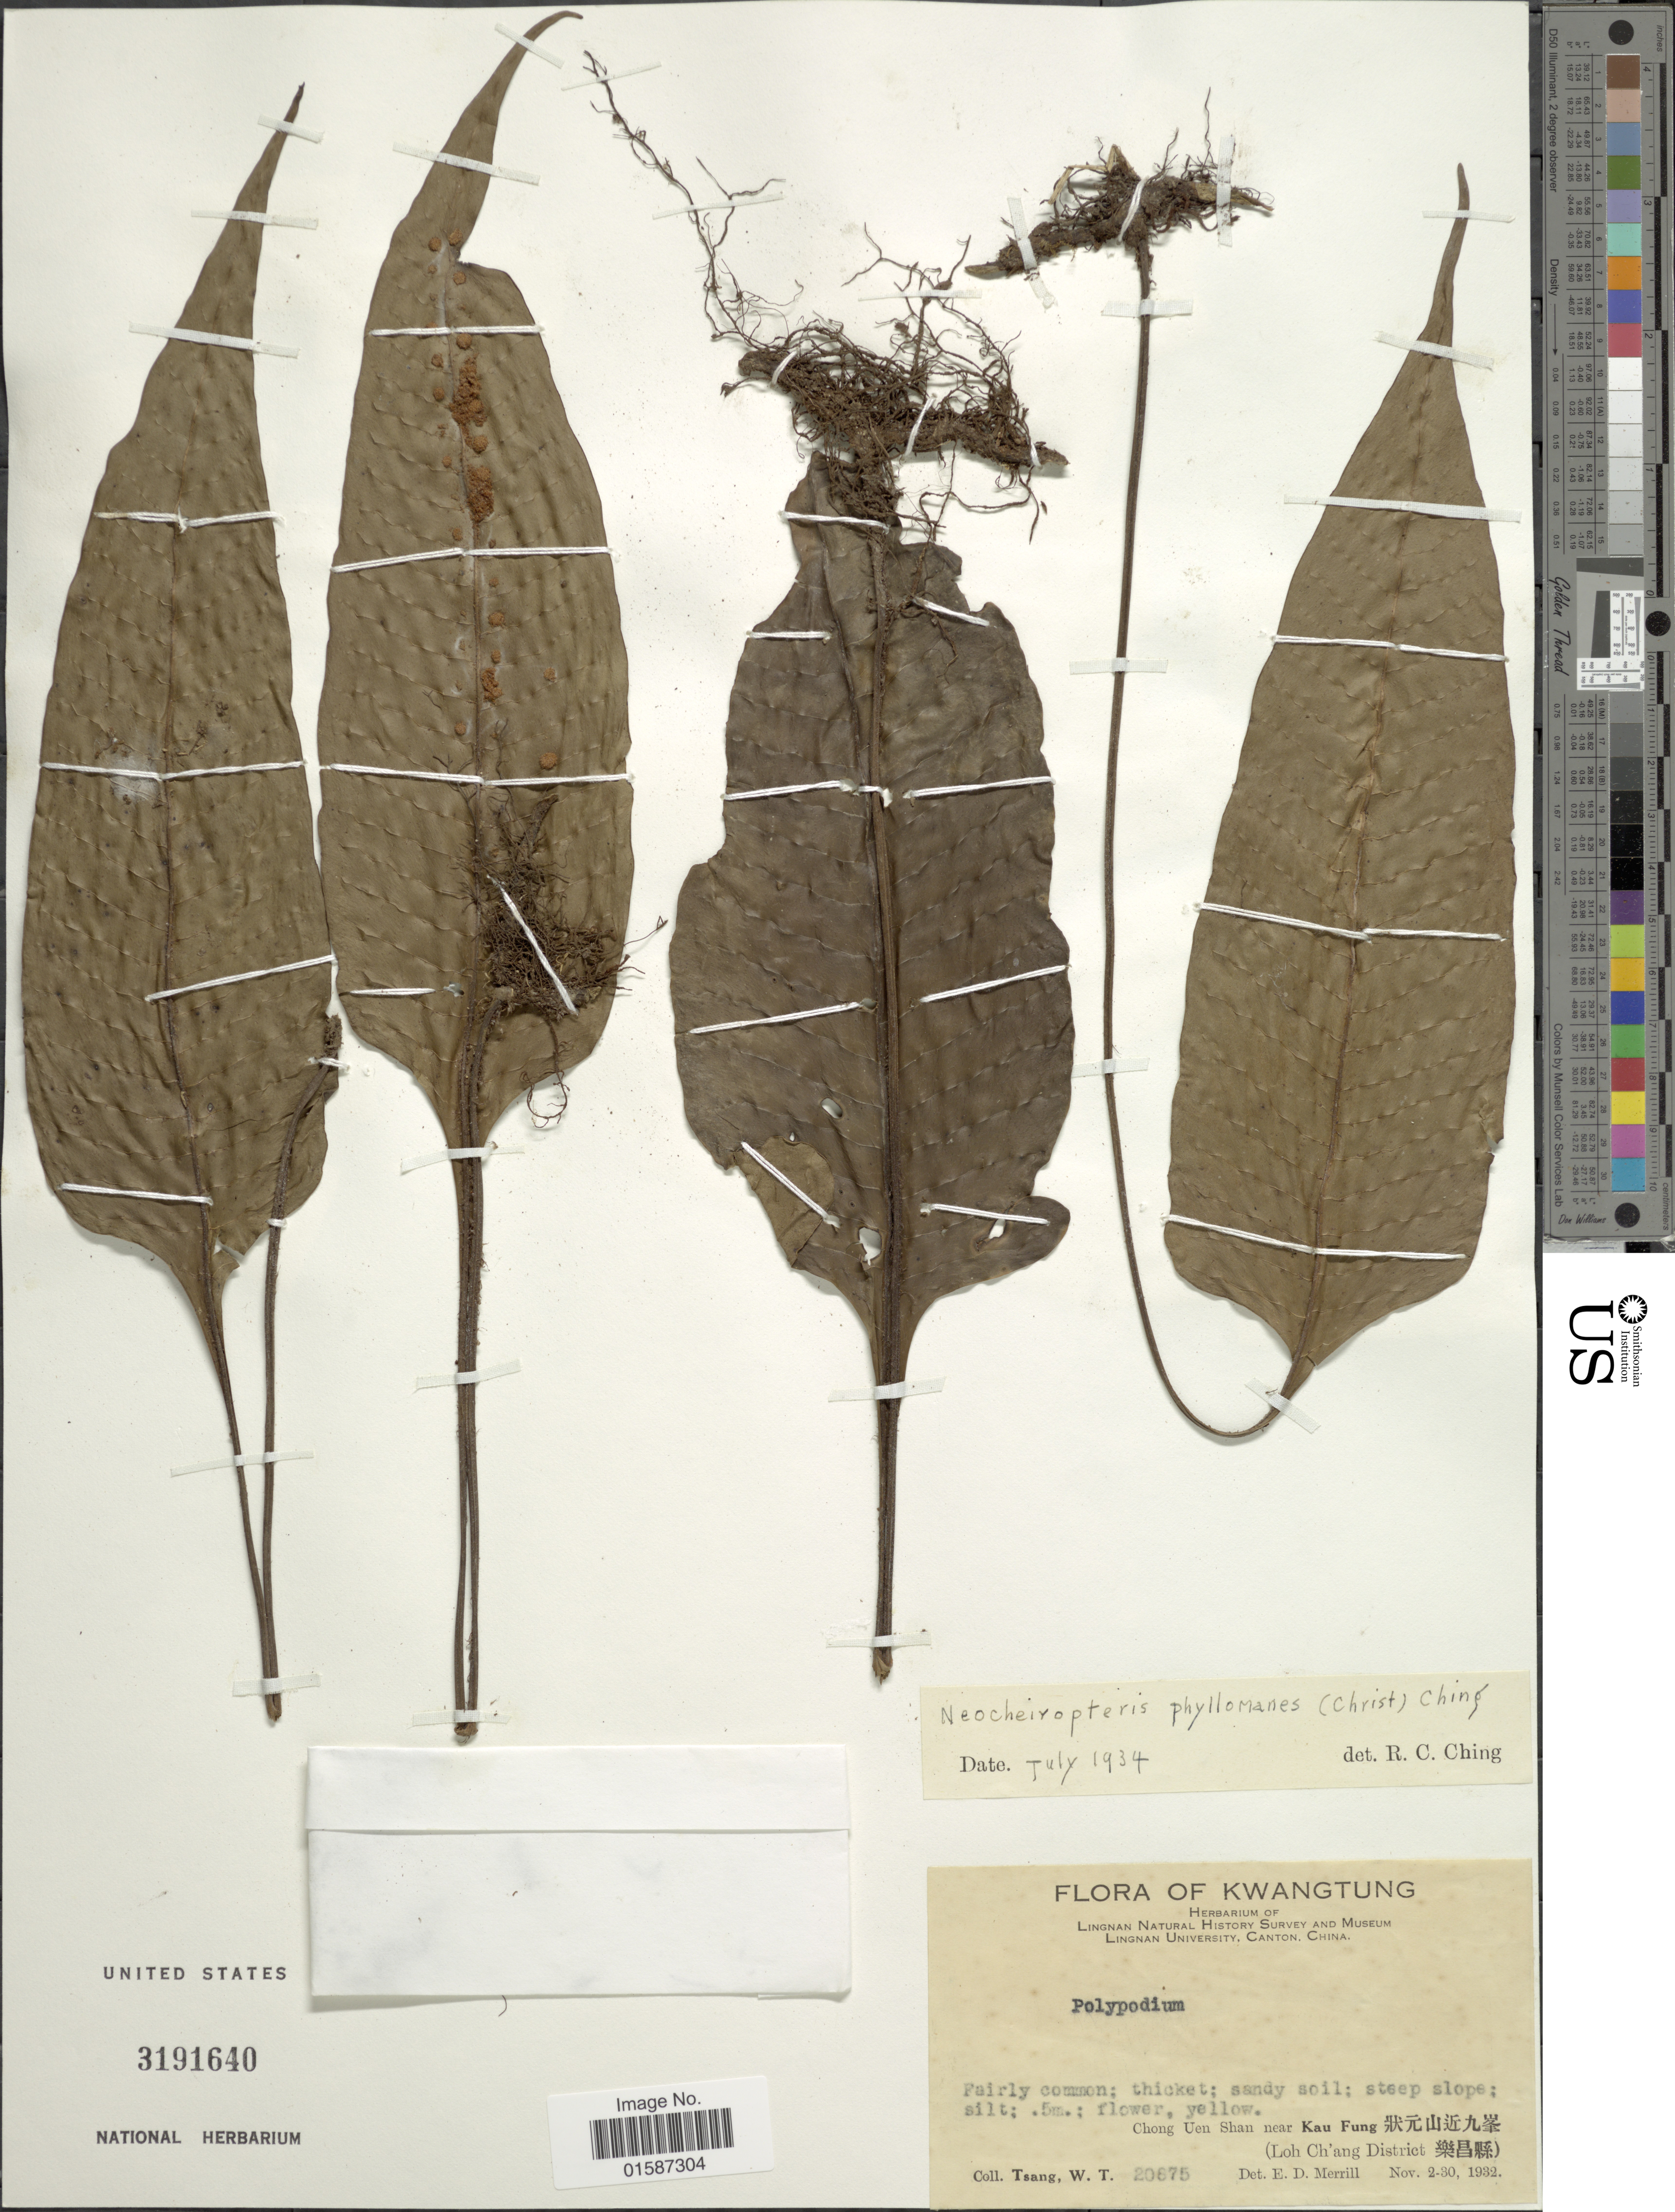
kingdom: Plantae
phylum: Tracheophyta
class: Polypodiopsida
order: Polypodiales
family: Polypodiaceae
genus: Neolepisorus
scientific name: Neolepisorus ovatus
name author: (Bedd.) Ching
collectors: W. T. Tsang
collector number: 20875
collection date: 1932-11-02/1932-11-30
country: China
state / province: Guangdong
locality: Kwangtung, Chong Uen Shan near Kau Fung, (Loh ch'ang District)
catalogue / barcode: US 3191640